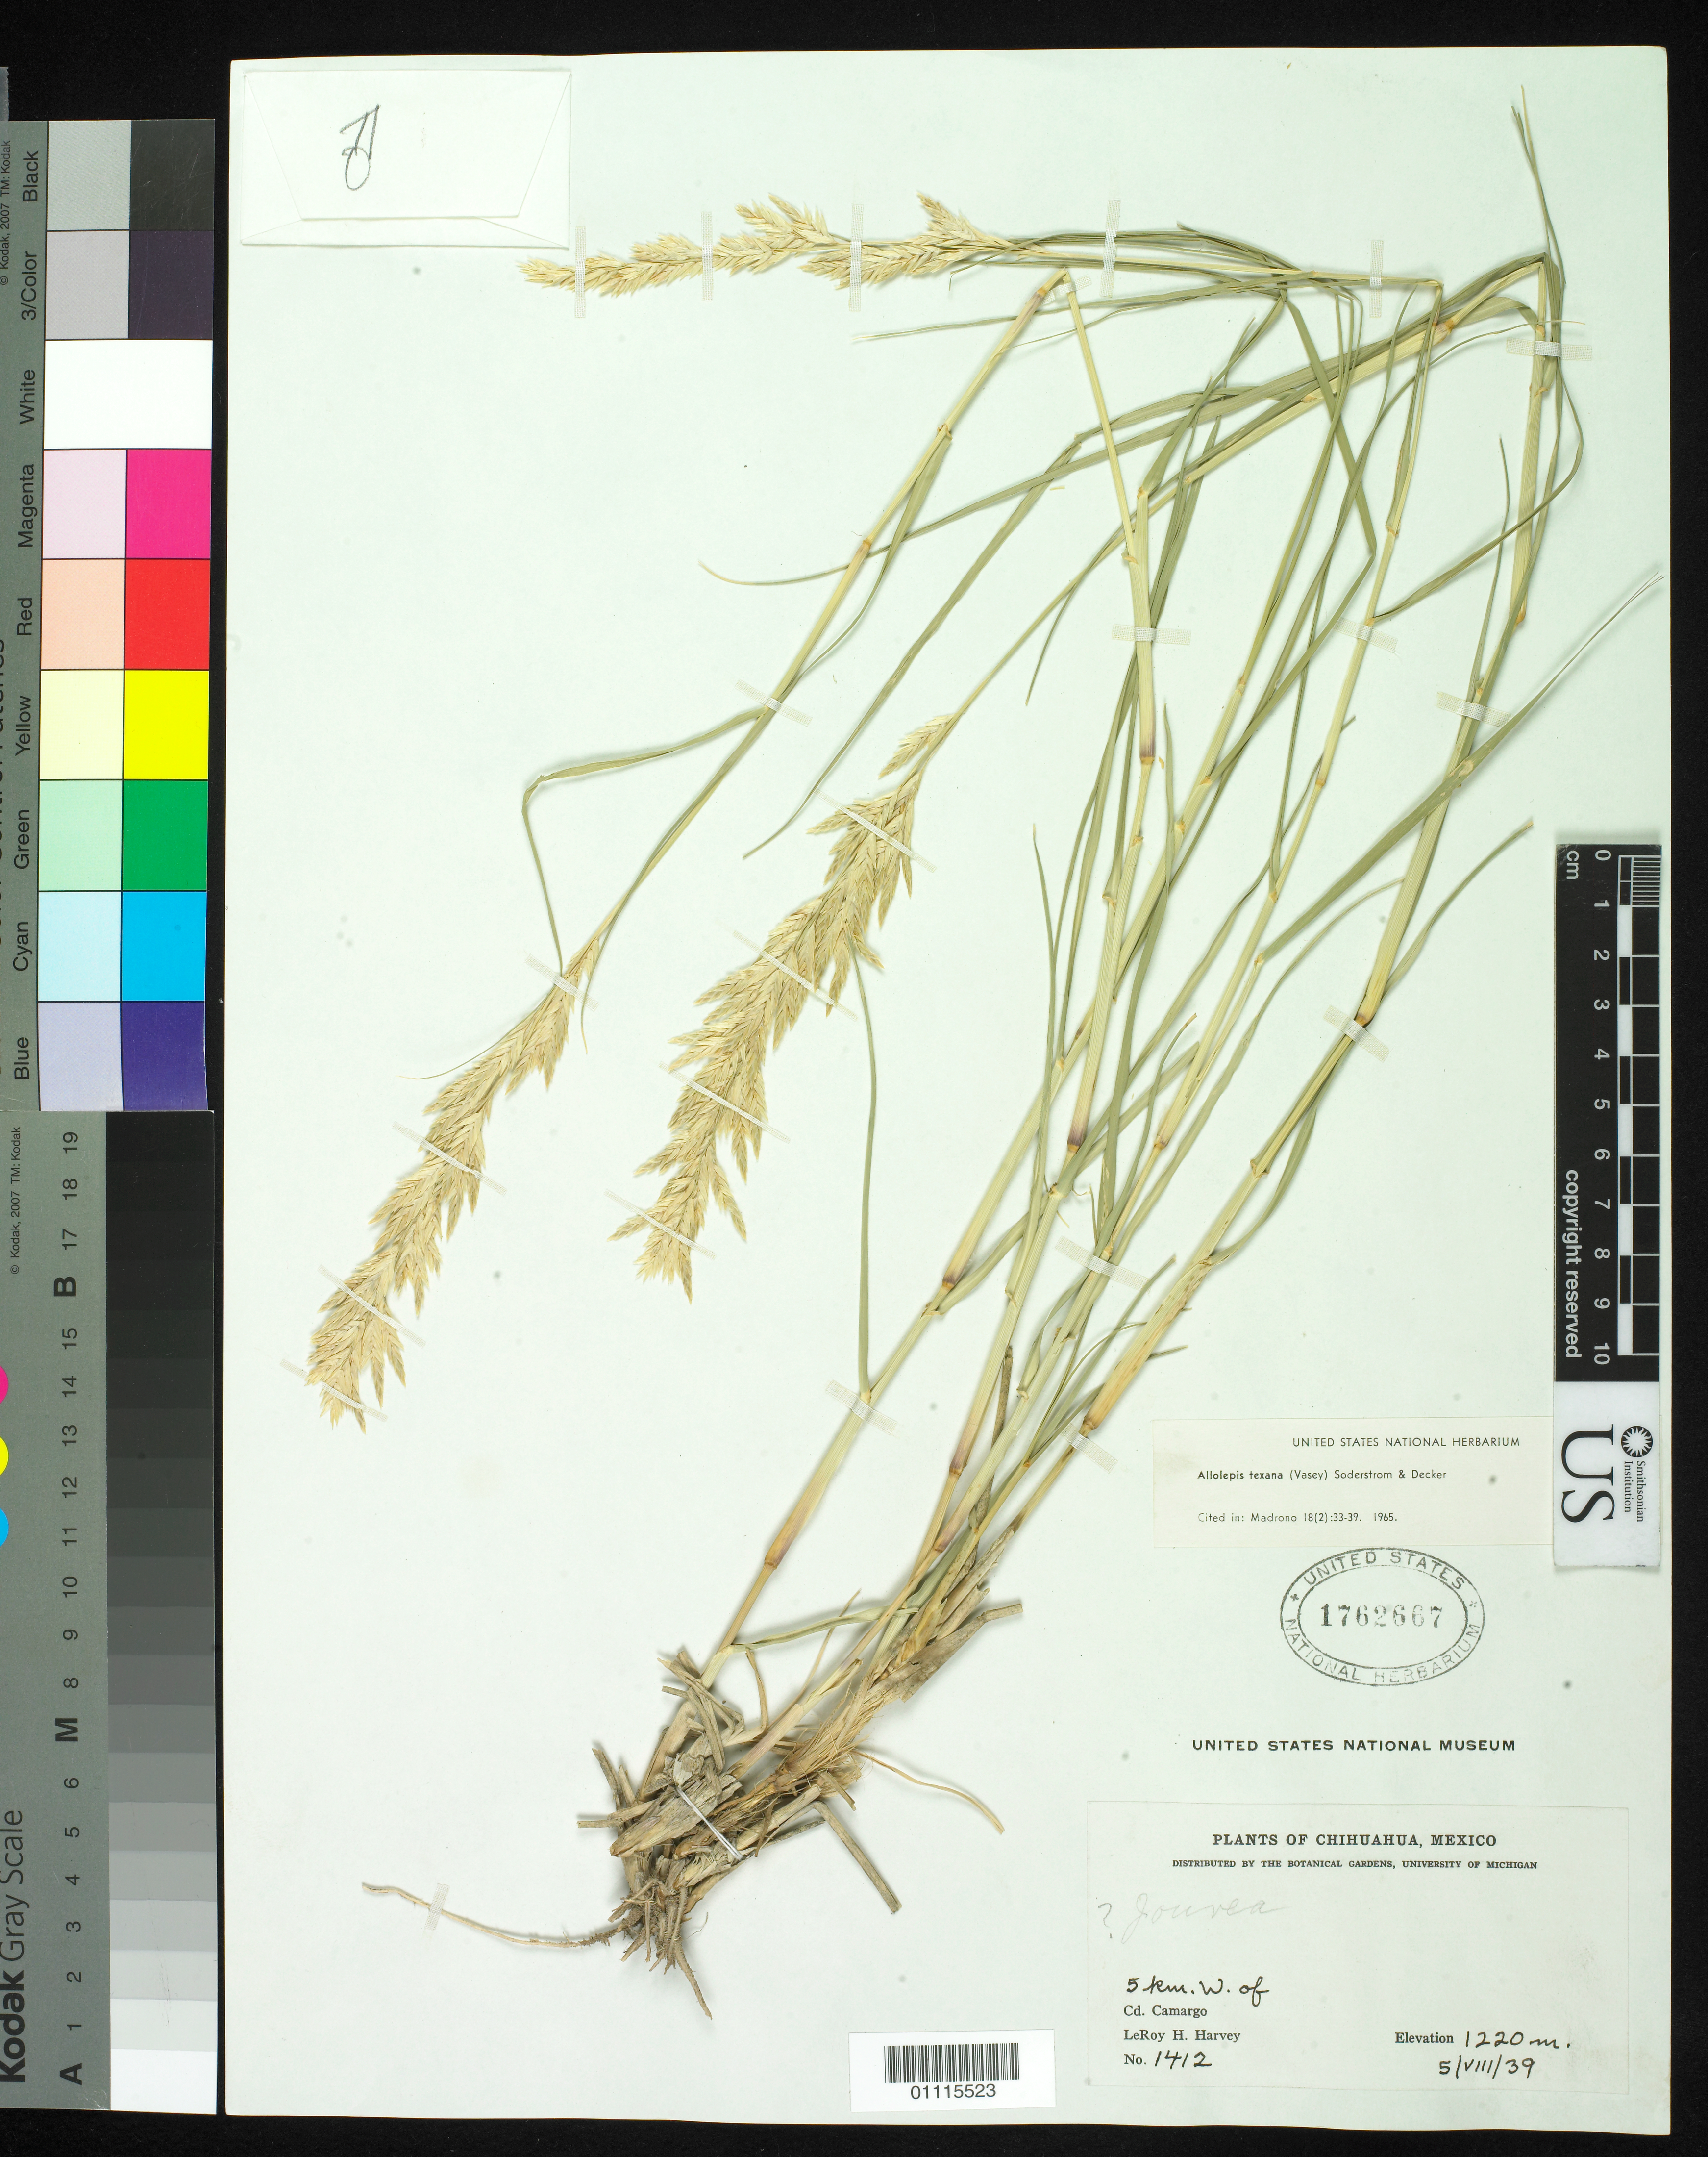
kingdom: Plantae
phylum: Tracheophyta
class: Liliopsida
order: Poales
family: Poaceae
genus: Allolepis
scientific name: Allolepis texana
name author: (Vasey) Soderstr. & H. F. Decker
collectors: L. H. Harvey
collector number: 1412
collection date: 1939-08-05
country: Mexico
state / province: Chihuahua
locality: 5 km. W of Cd. Camargo.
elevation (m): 1220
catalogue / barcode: US 1762667